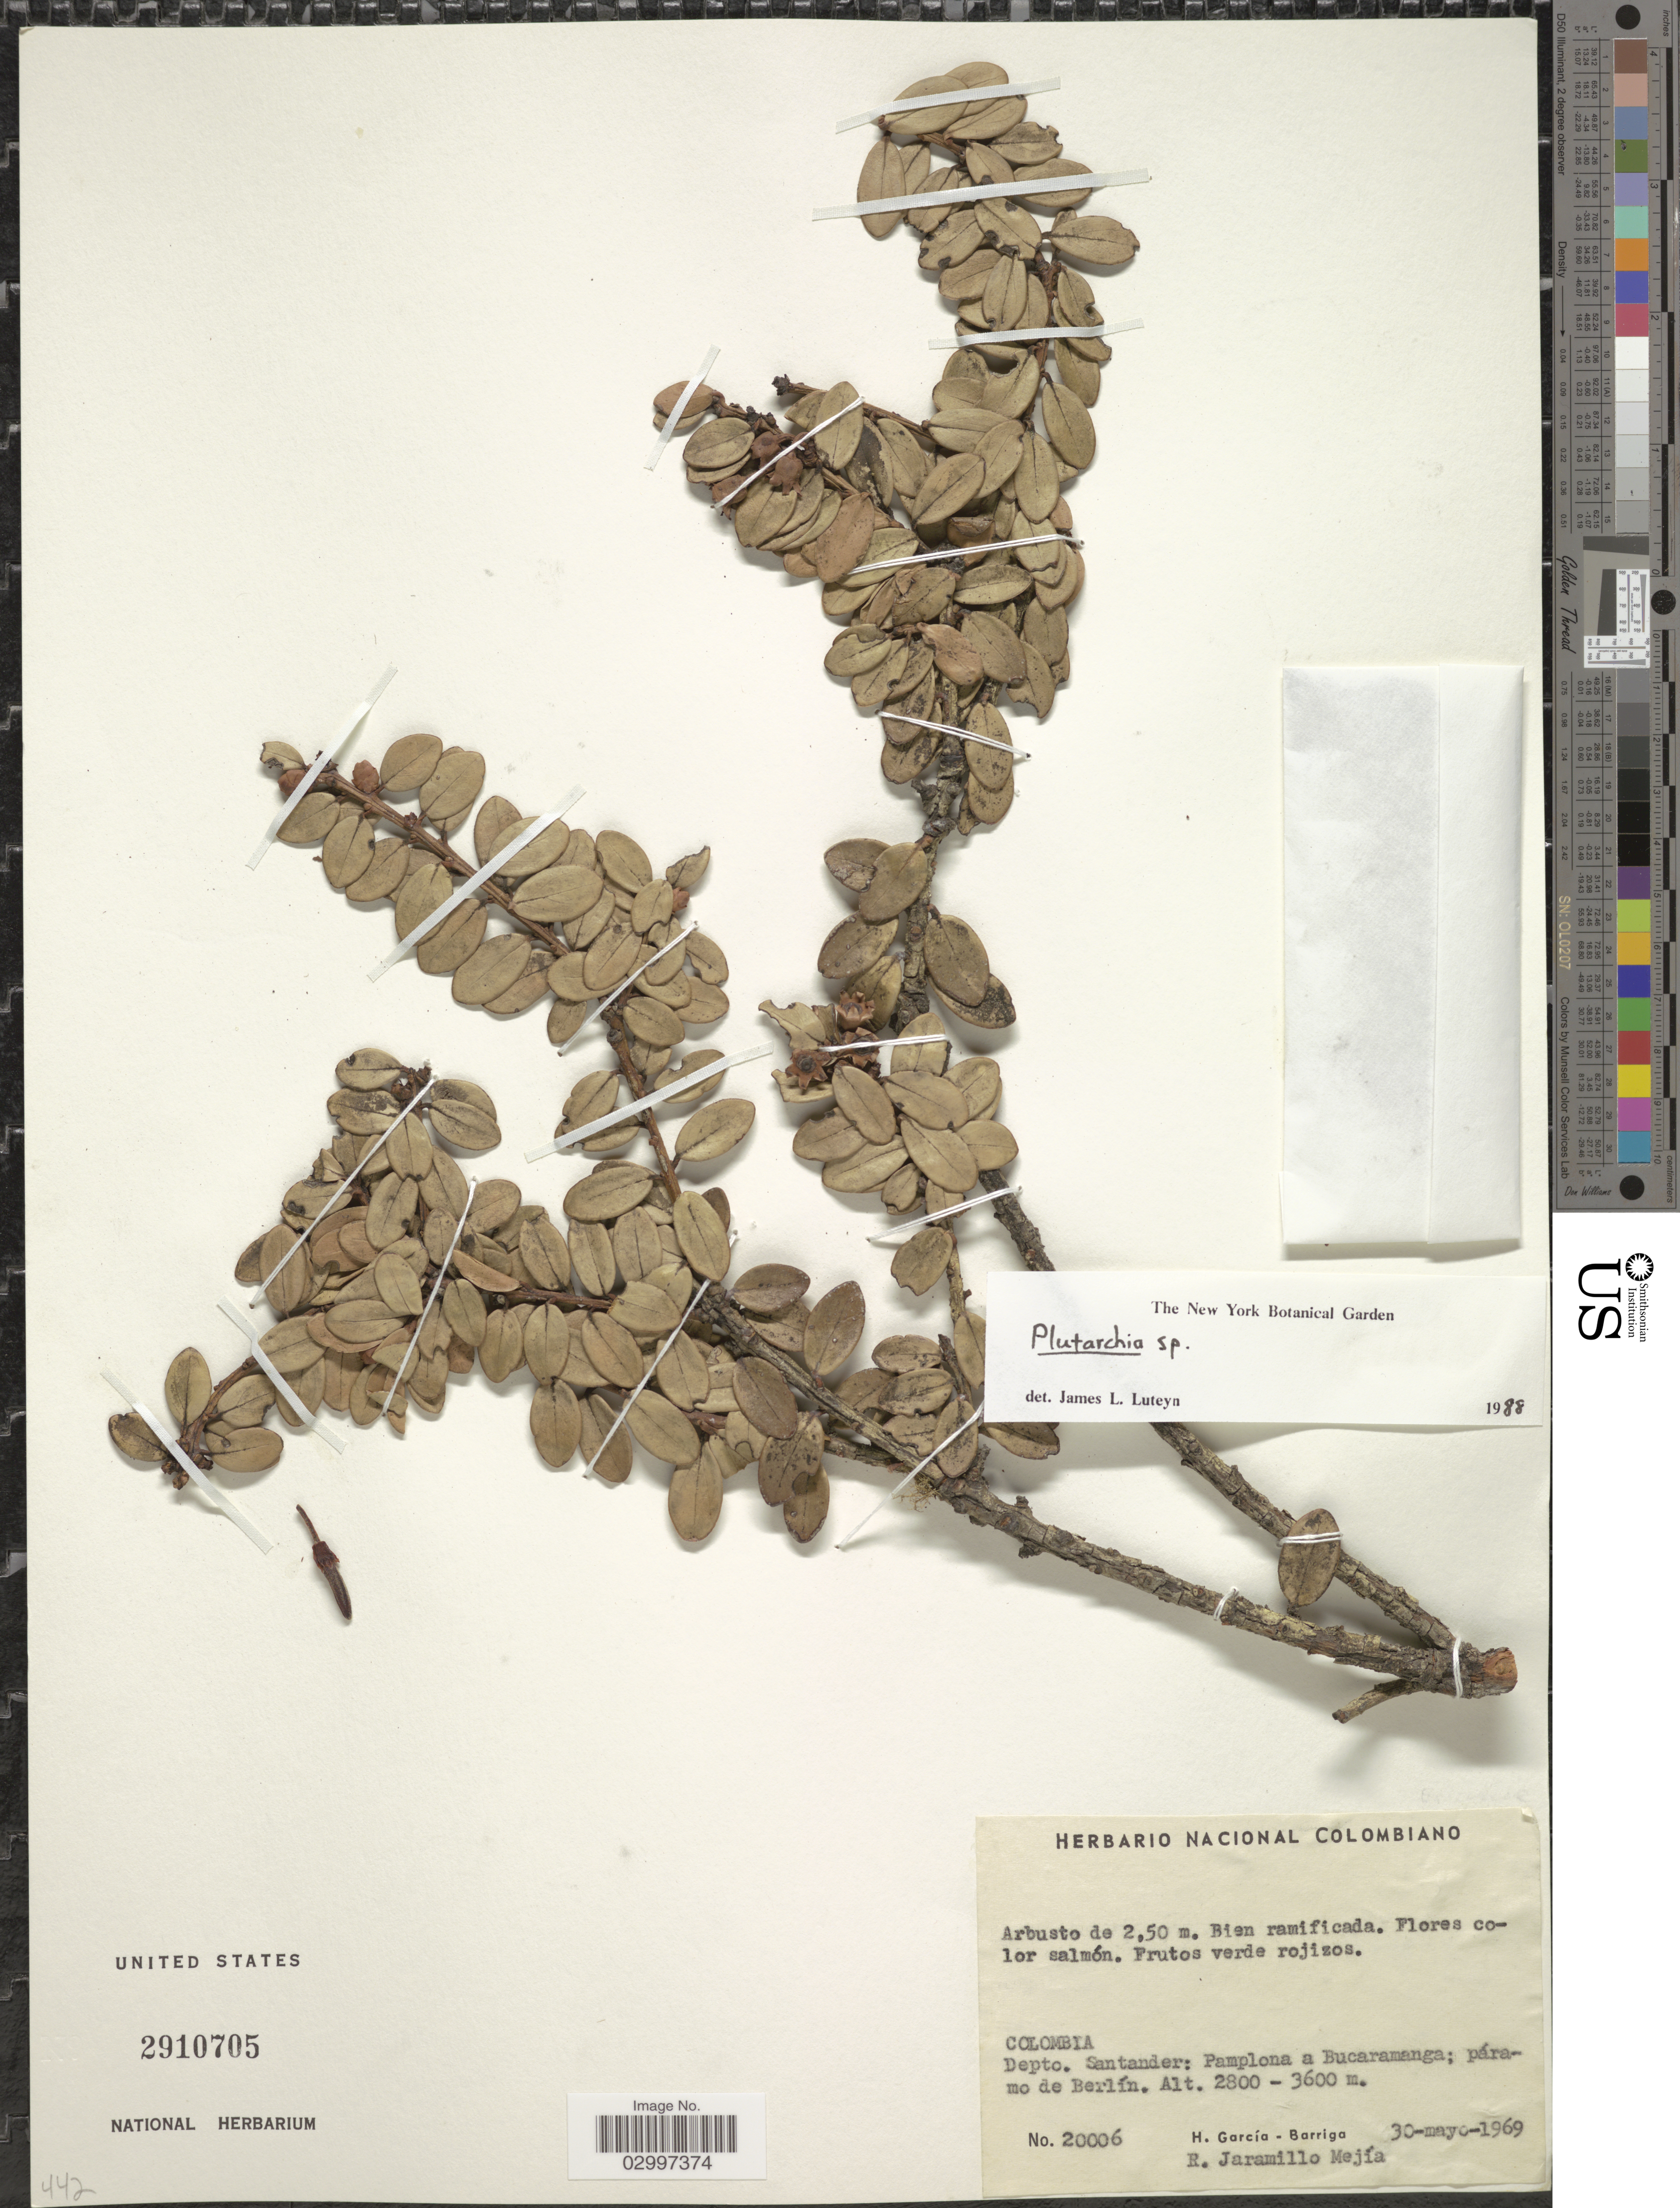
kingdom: Plantae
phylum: Tracheophyta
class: Magnoliopsida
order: Ericales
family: Ericaceae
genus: Plutarchia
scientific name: Plutarchia sp.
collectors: H. García Barriga & R. Jaramillo M.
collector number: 20006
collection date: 1969-05-30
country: Colombia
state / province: Santander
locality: Depto. Santander, Pamplona a Bucaramanga, páramo de Berlín.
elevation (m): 2800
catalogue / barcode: US 2910705